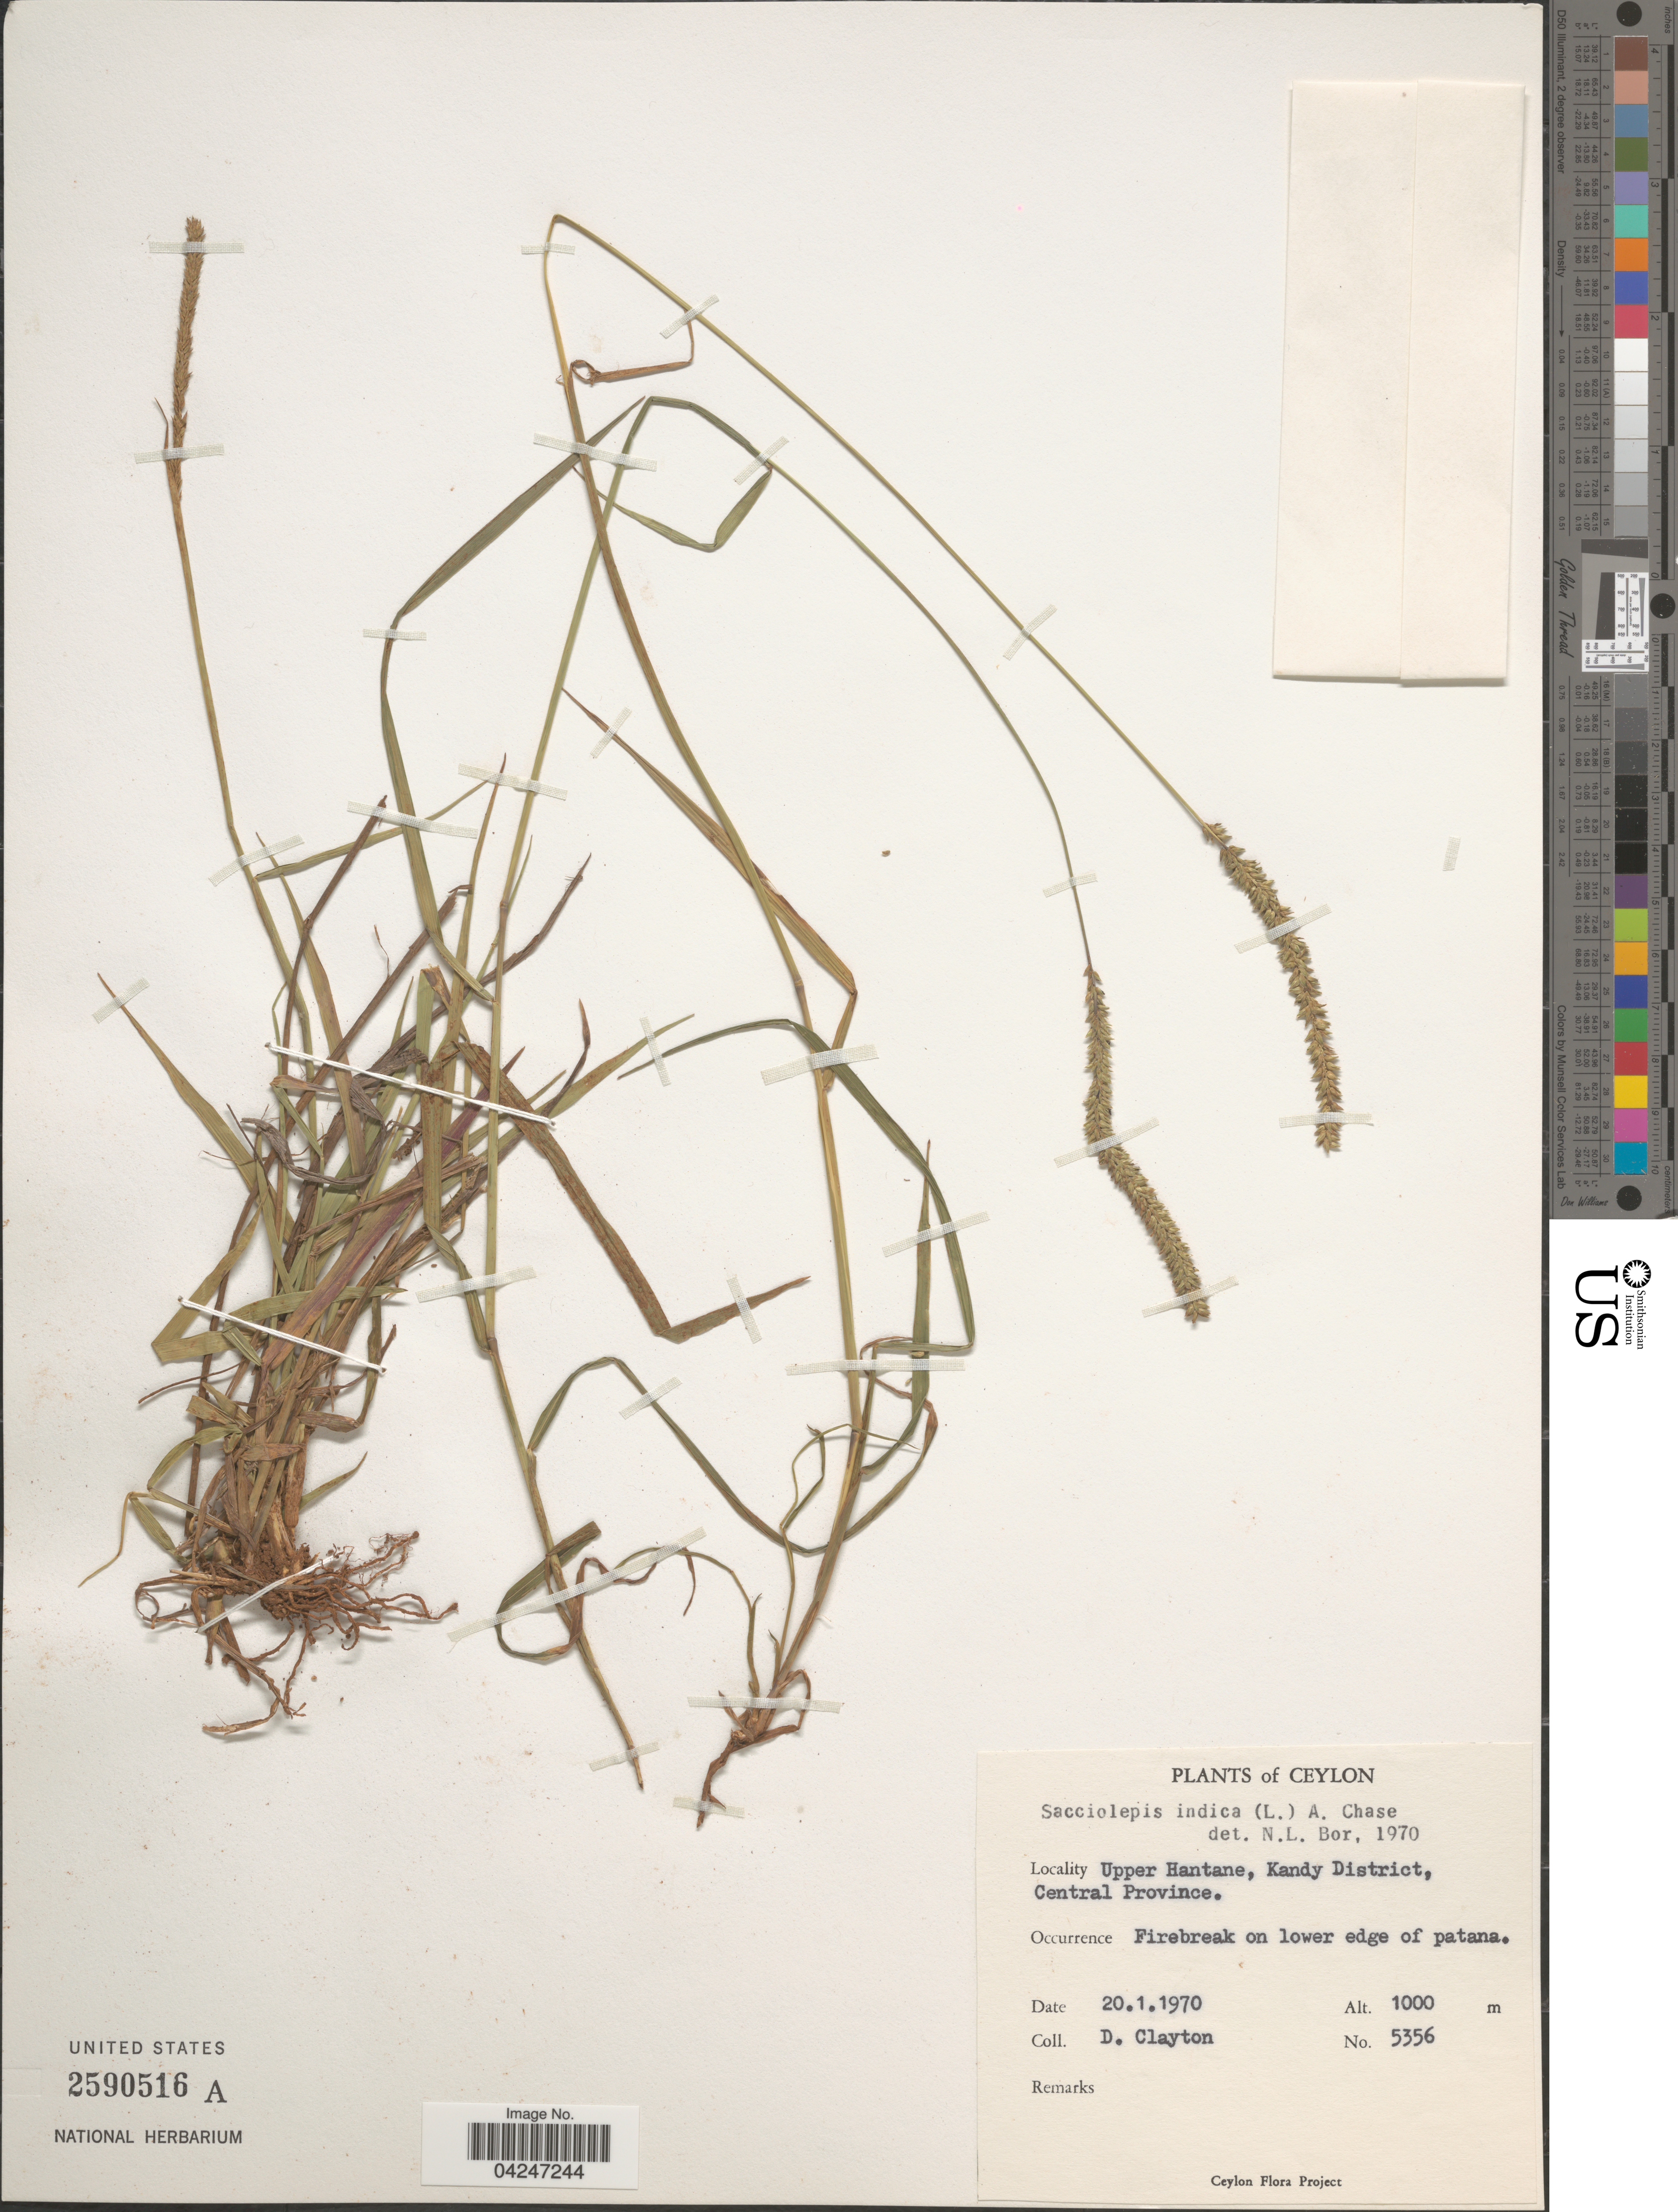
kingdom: Plantae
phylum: Tracheophyta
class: Liliopsida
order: Poales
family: Poaceae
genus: Sacciolepis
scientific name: Sacciolepis indica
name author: (L.) Chase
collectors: D. Clayton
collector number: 5356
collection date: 1970-01-20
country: Sri Lanka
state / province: Central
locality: Ceylon. Upper Hantane, Kandy District. Firebreak on lower edge of patana.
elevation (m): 1000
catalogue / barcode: US 2590516A